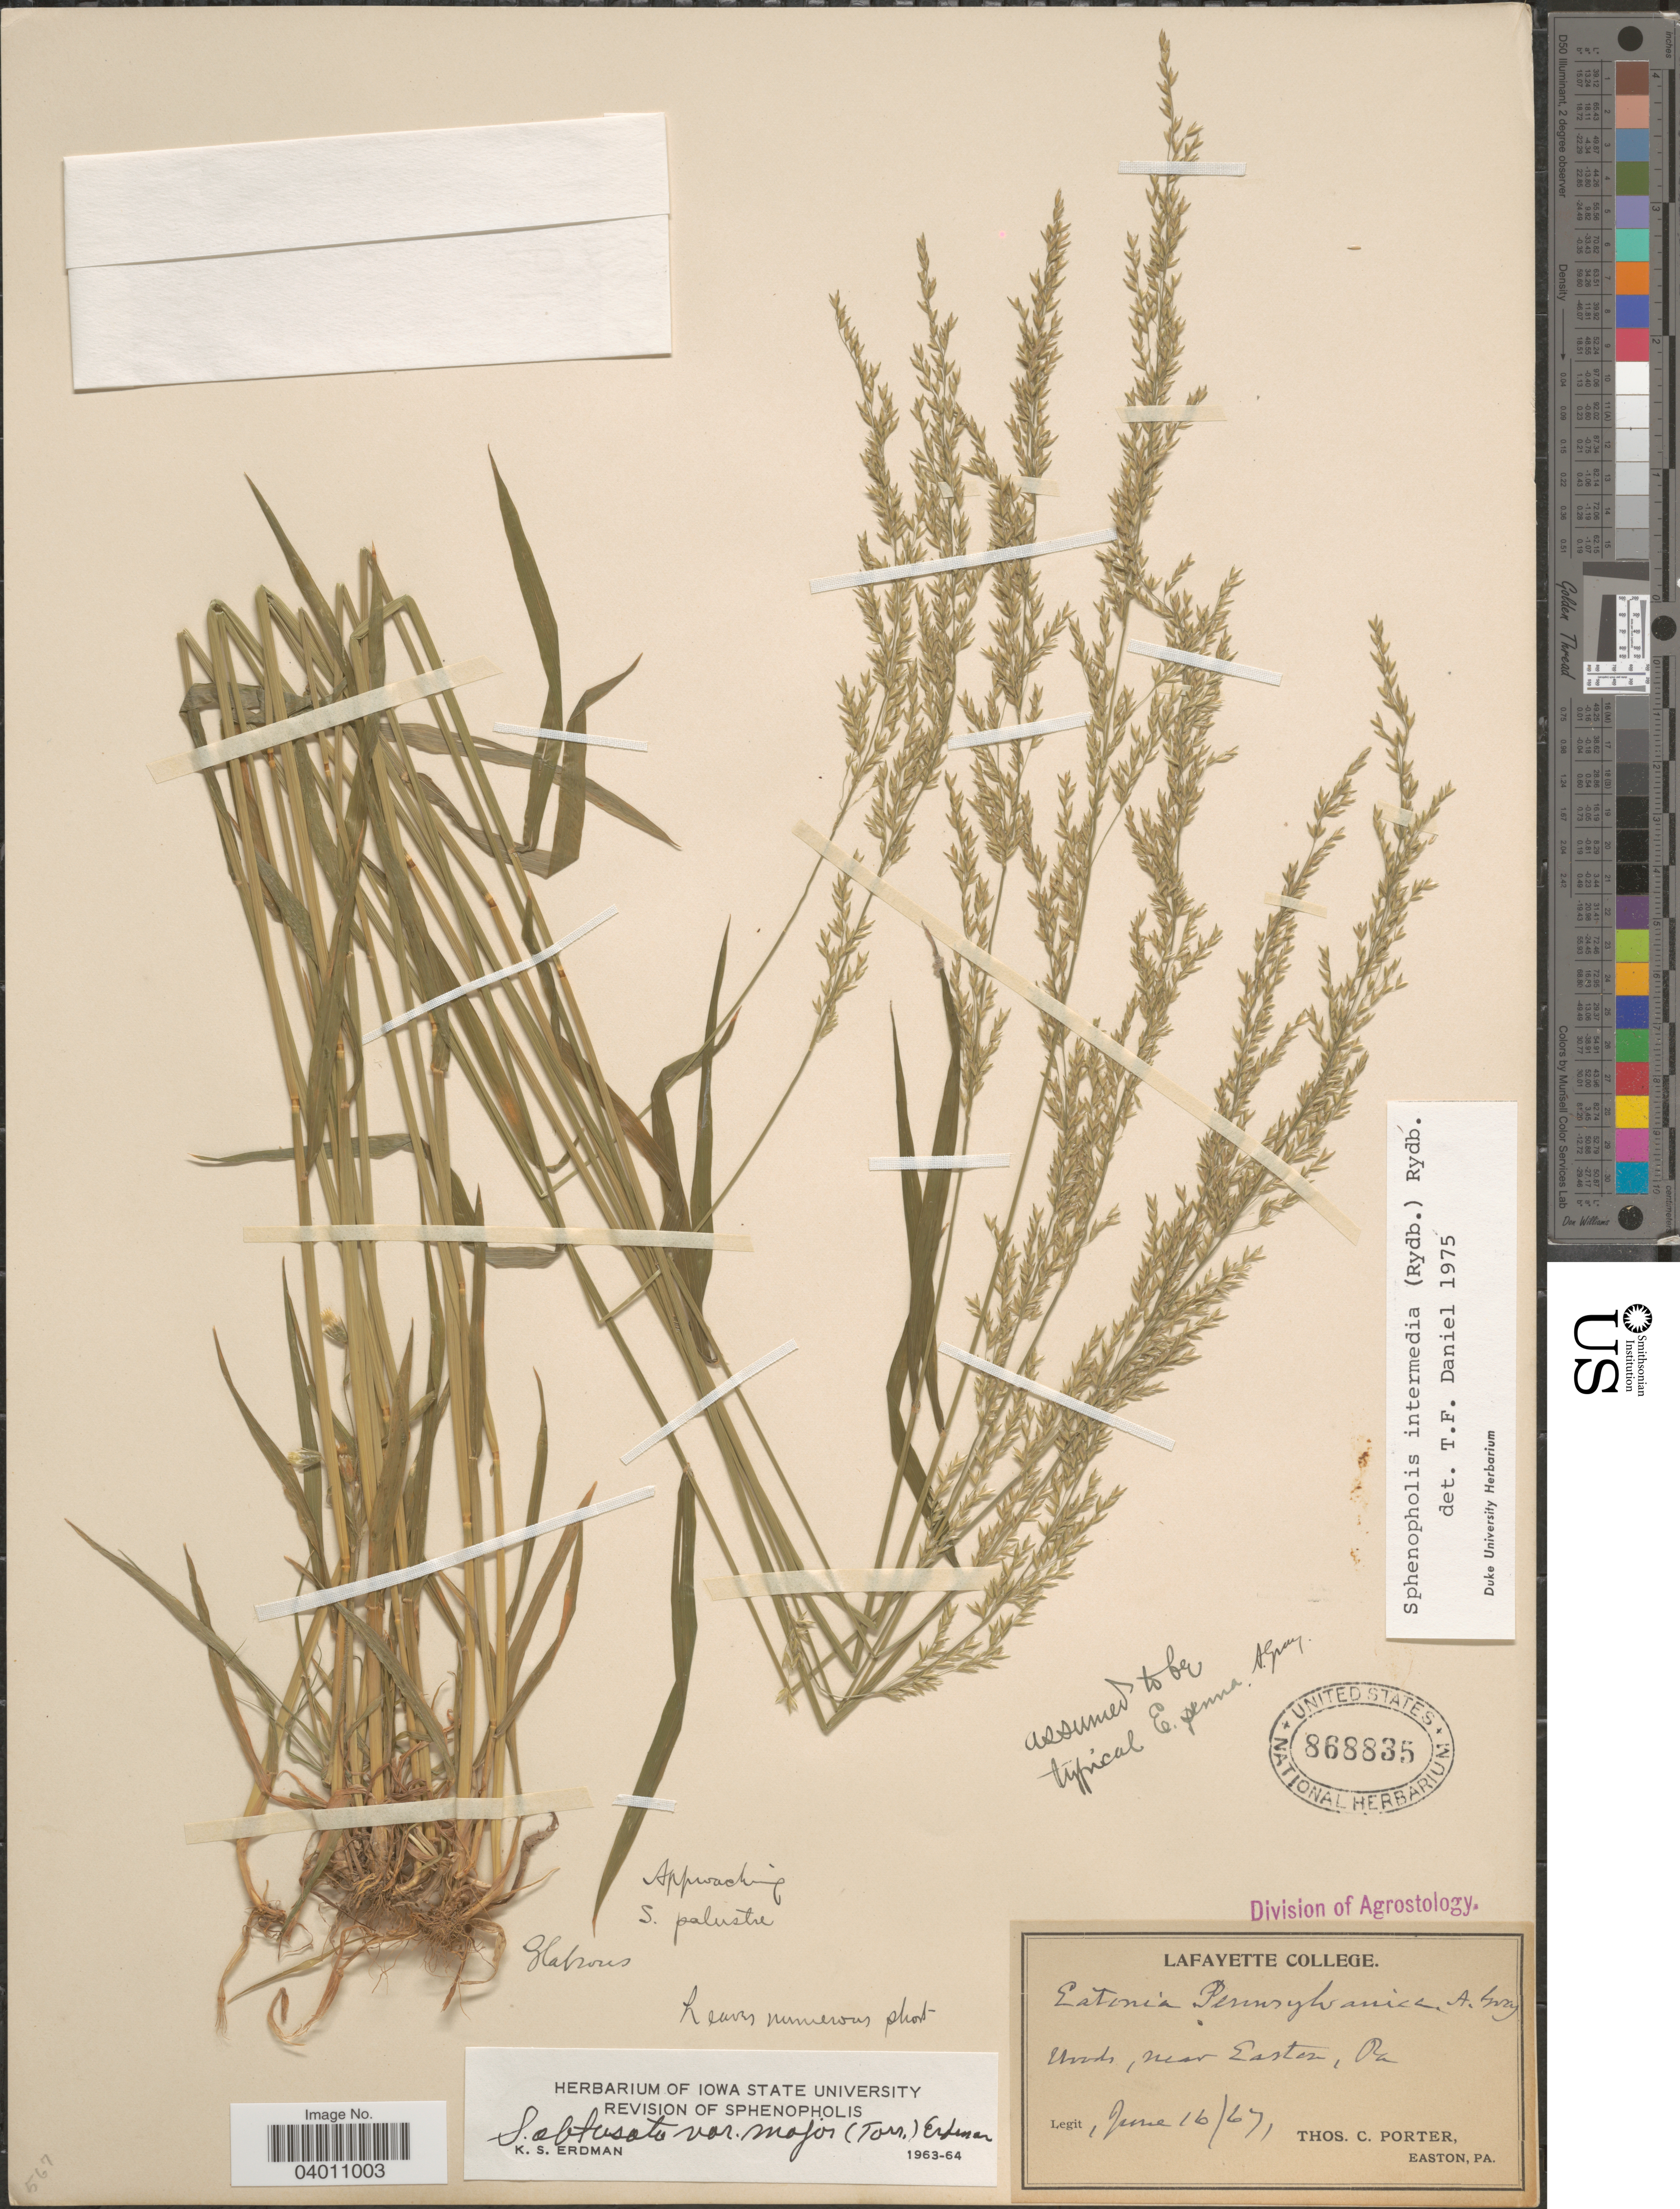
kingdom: Plantae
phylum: Tracheophyta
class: Liliopsida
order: Poales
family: Poaceae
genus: Sphenopholis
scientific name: Sphenopholis intermedia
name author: (Rydb.) Rydb.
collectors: T. Porter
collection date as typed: Transcribed d/m/y: 16/6/67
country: United States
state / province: Pennsylvania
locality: Woods, near Easton.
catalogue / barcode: US 868835